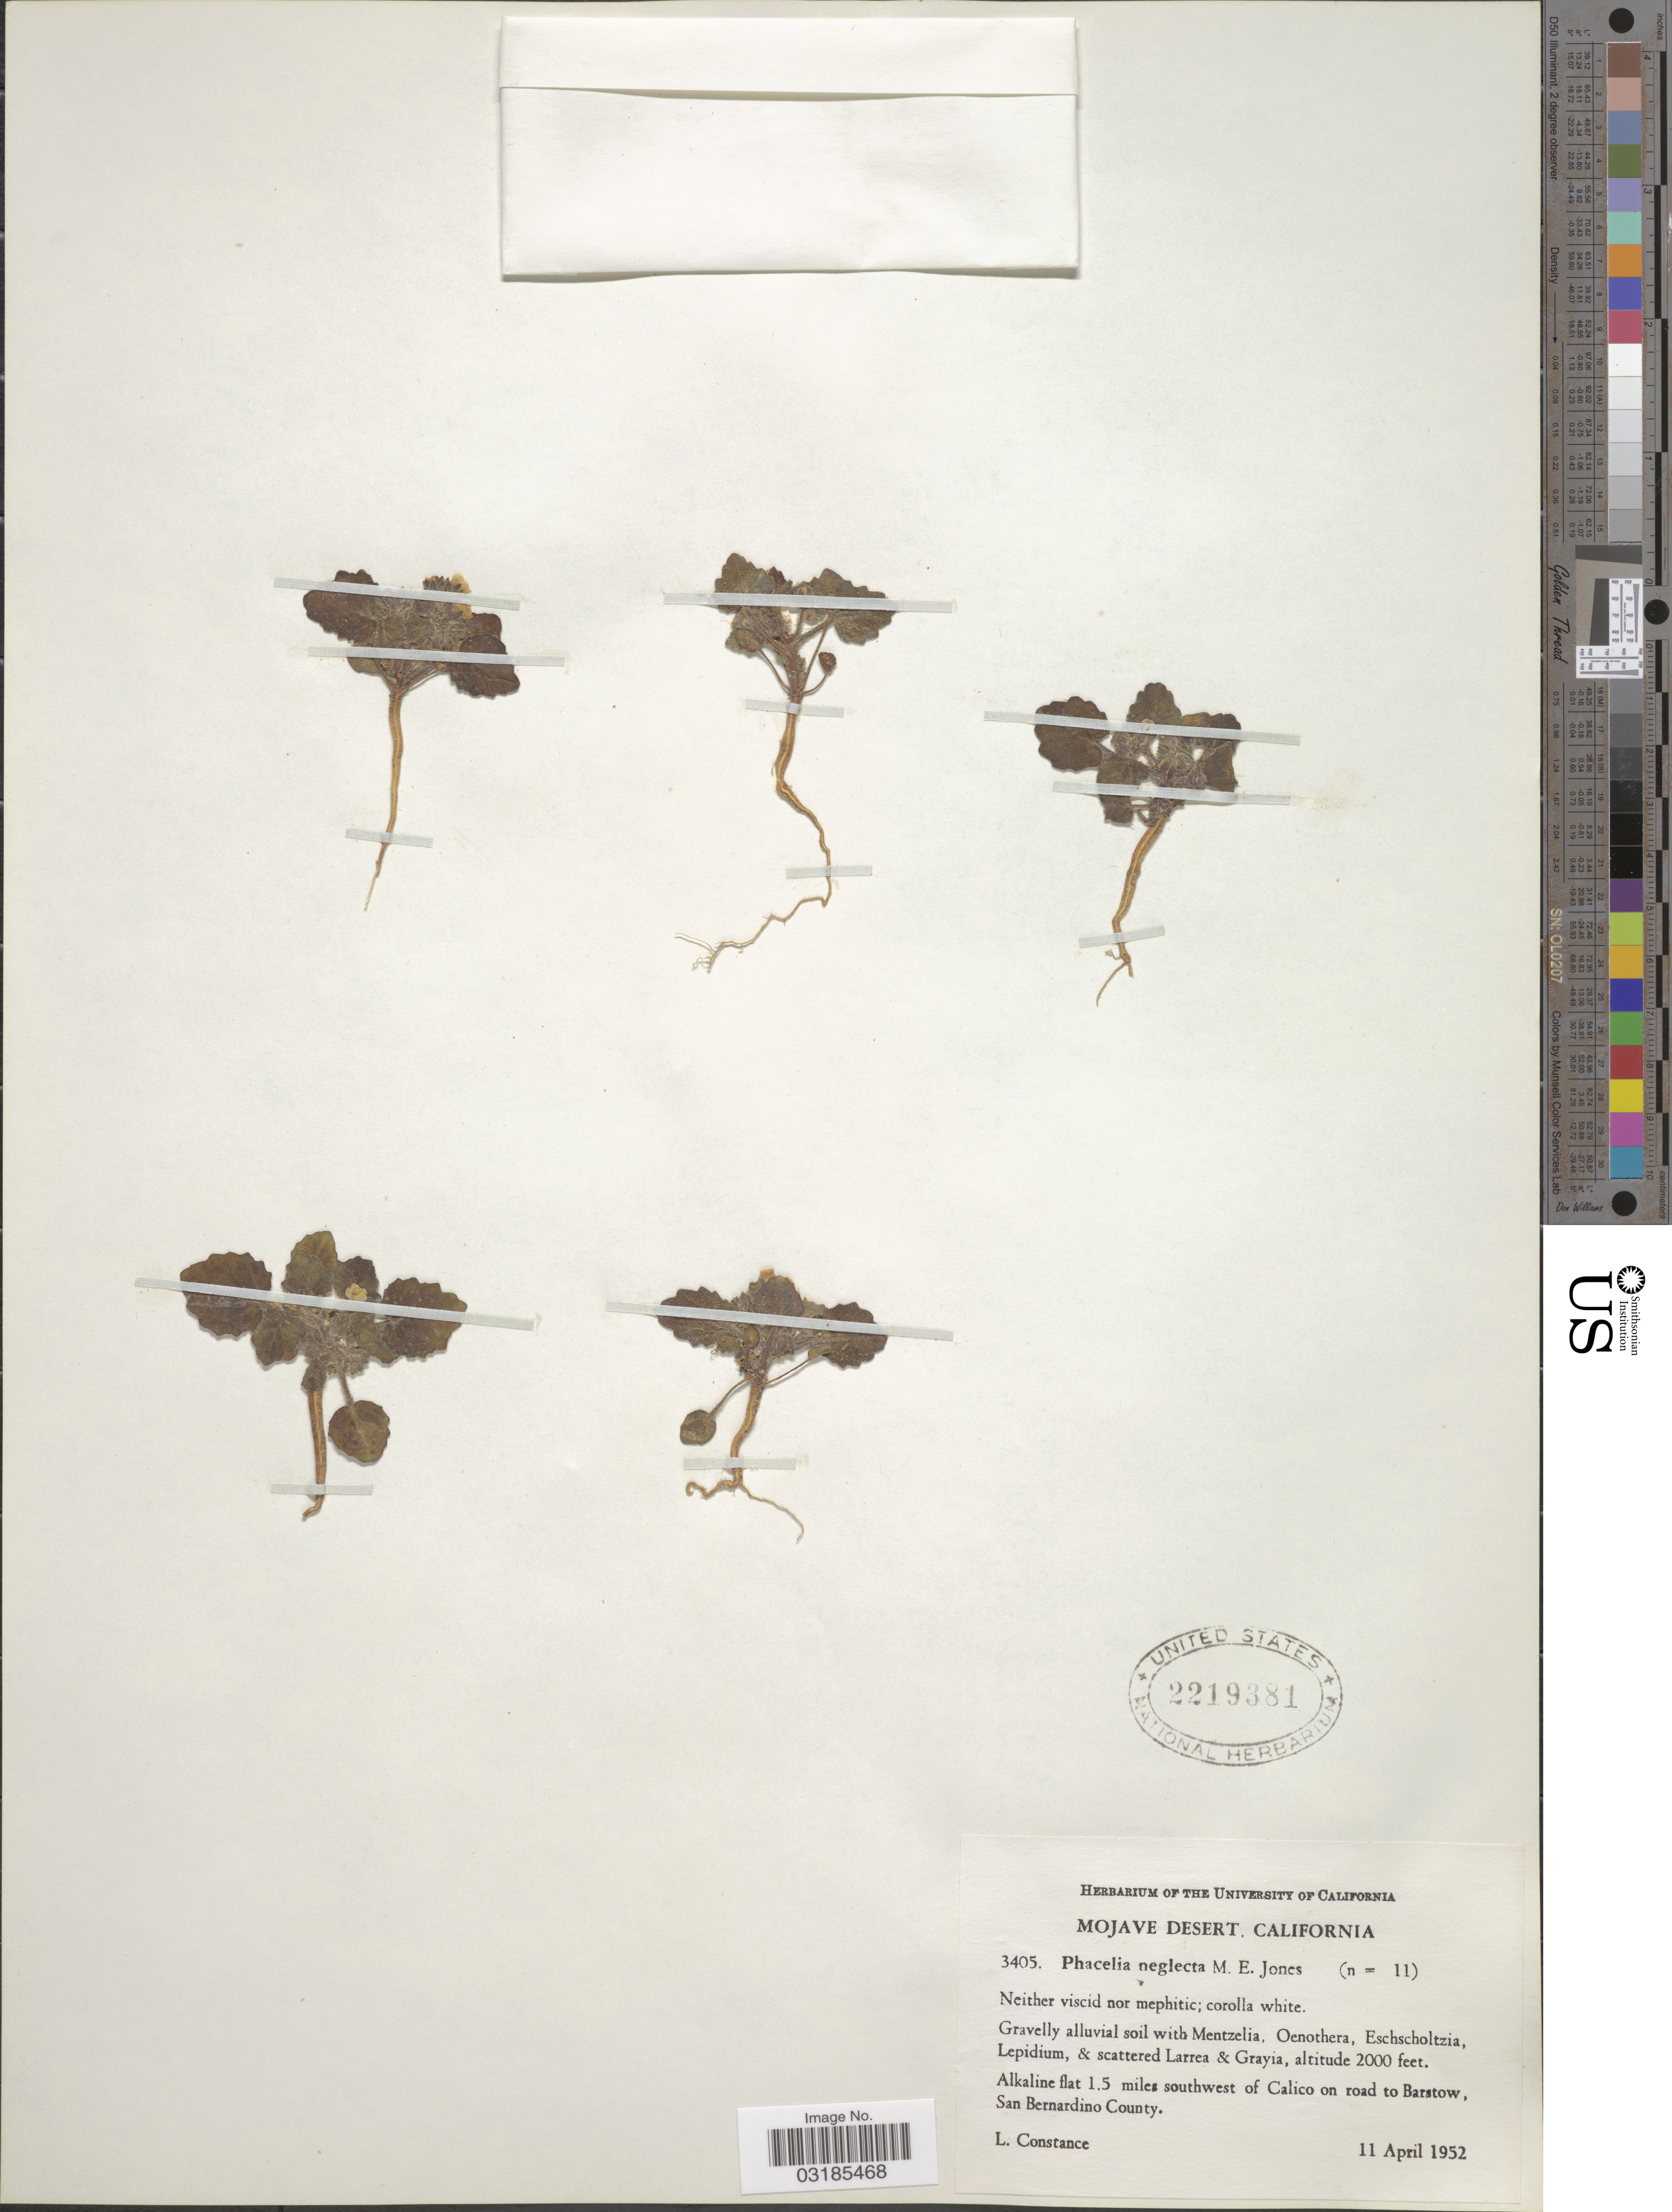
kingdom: Plantae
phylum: Tracheophyta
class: Magnoliopsida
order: Boraginales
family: Hydrophyllaceae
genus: Phacelia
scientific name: Phacelia neglecta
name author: M.E. Jones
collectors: L. Constance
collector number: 3405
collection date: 1952-04-11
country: United States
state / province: California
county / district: San Bernardino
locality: Mojave Desert. Alkaline flat 1.5 miles southwest of Calico on road to Barstow, San Bernardino County.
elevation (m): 610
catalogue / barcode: US 2219381